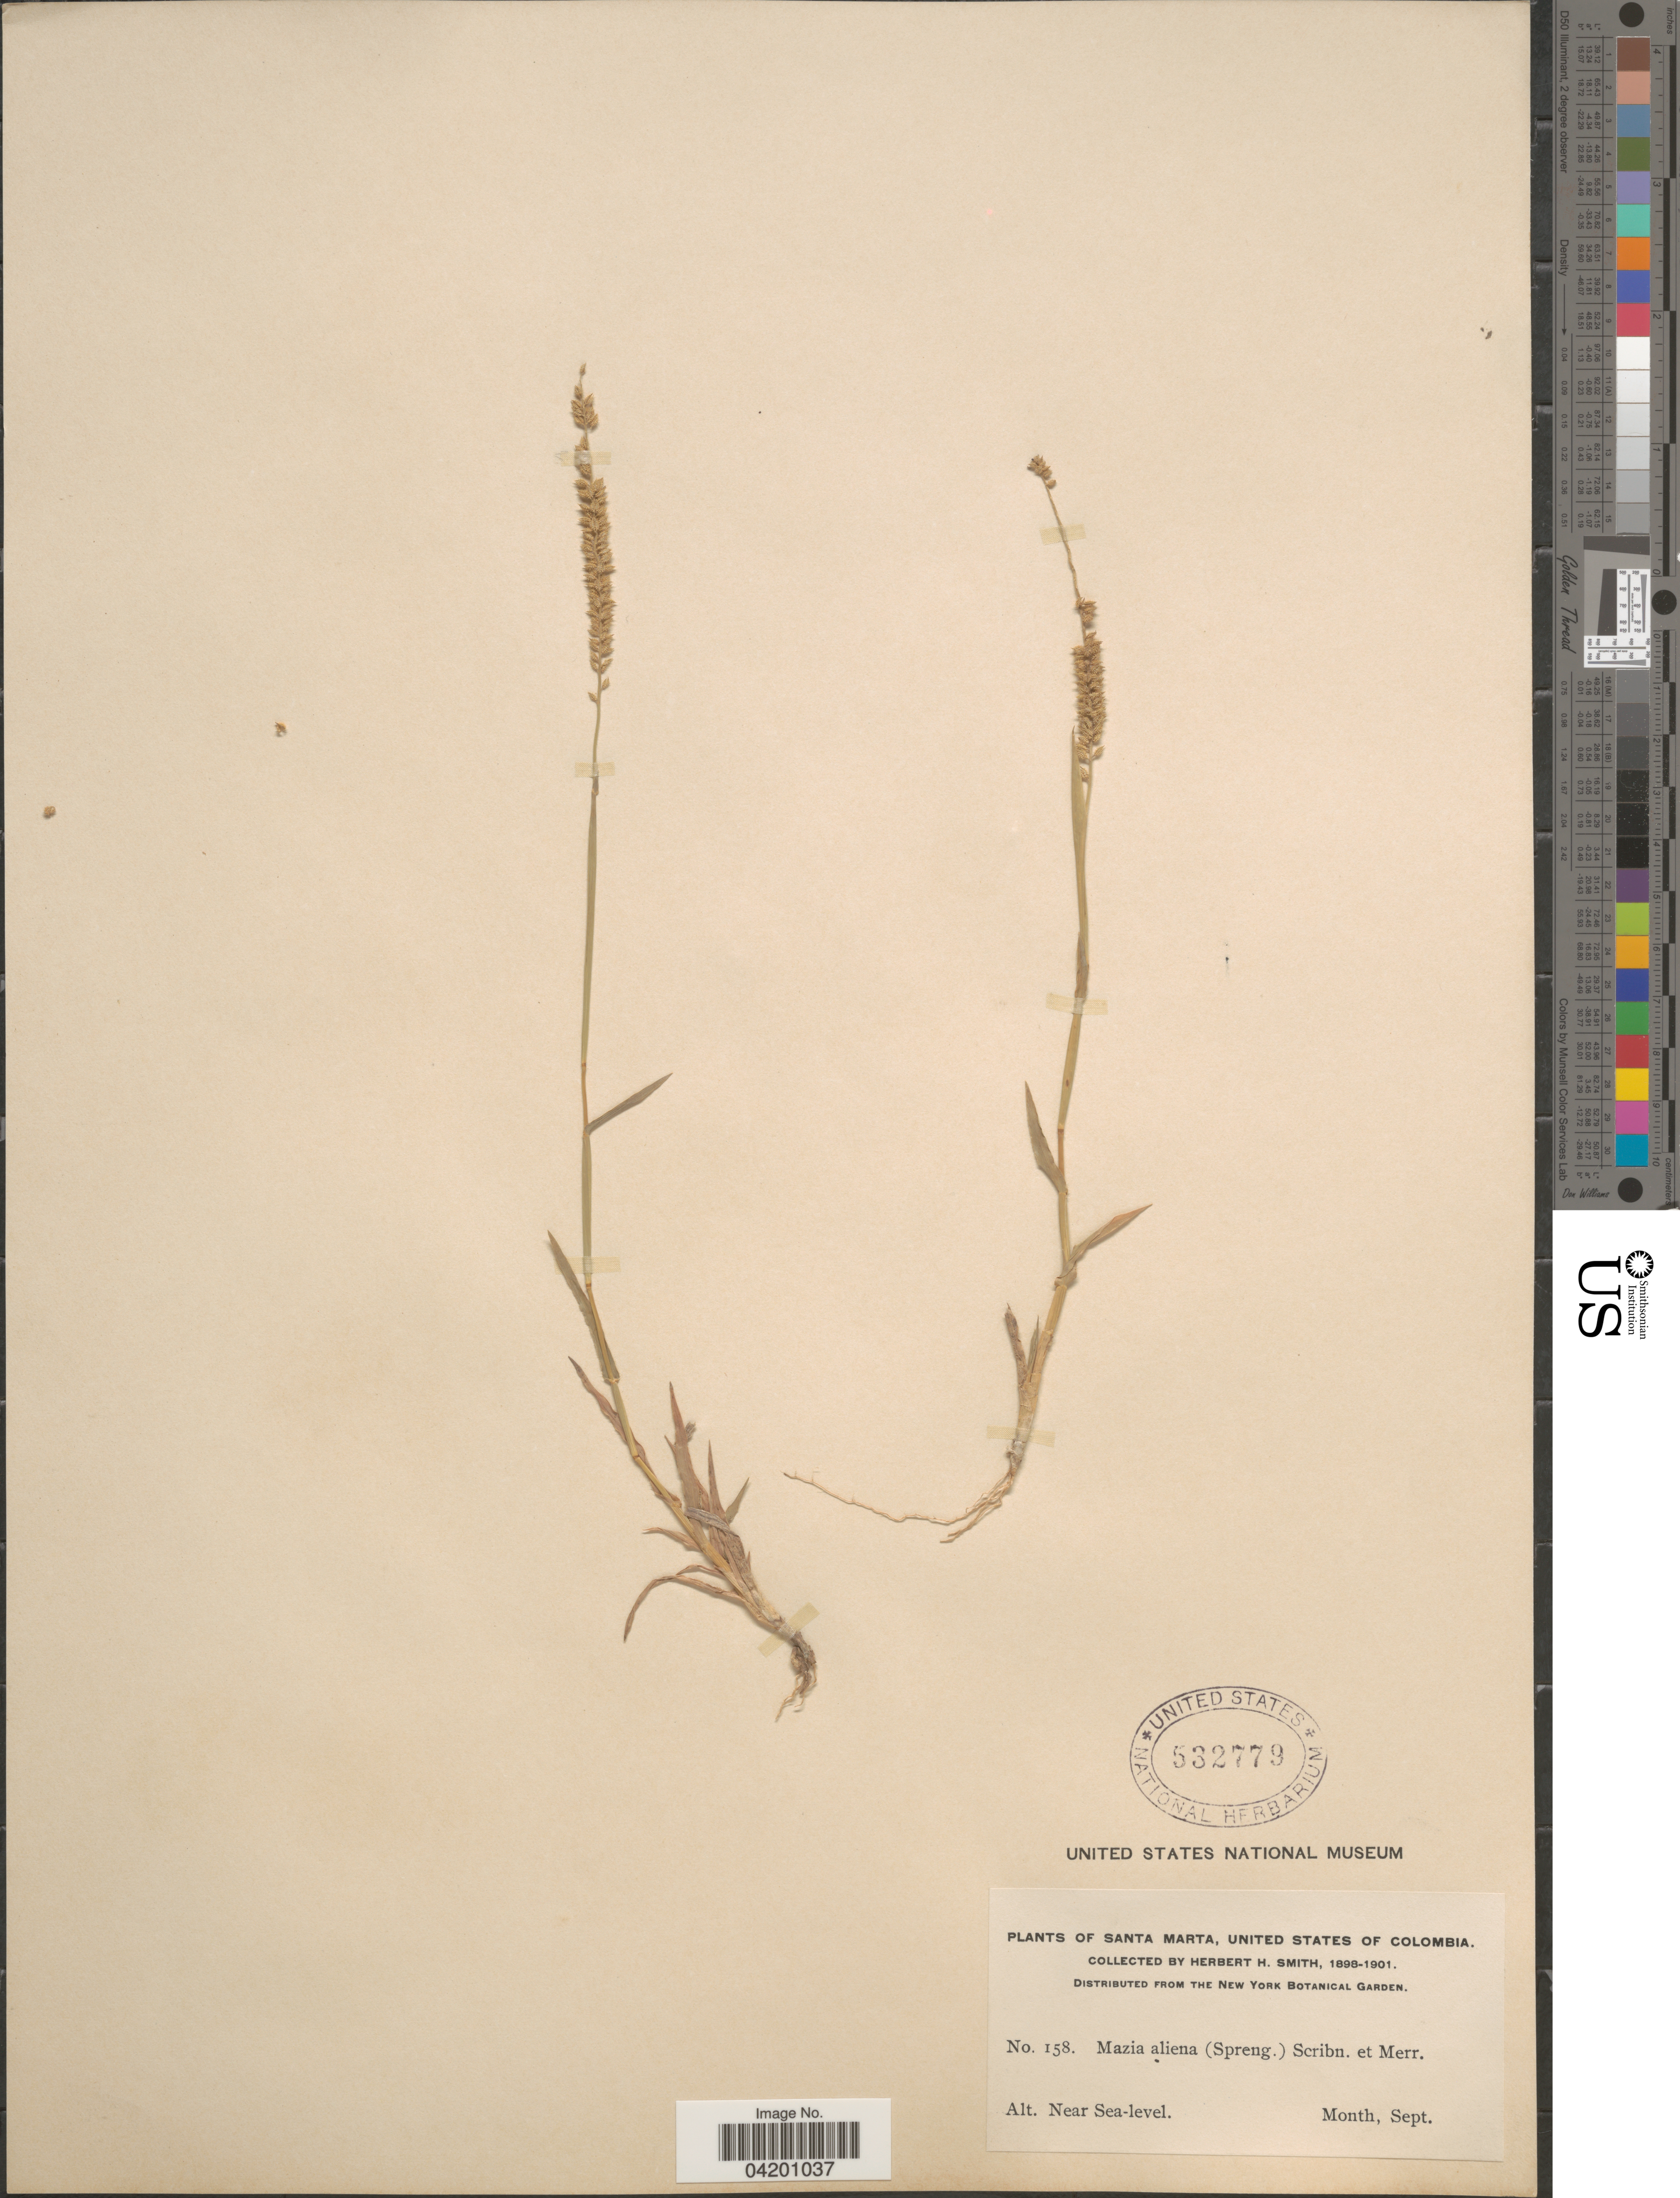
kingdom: Plantae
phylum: Tracheophyta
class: Liliopsida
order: Poales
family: Poaceae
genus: Tragus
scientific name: Tragus berteronianus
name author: Schult.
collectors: Herbert H. Smith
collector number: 158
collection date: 1898-09/1901-09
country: Colombia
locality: Santa Marta, United States of Colombia.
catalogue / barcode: US 532779